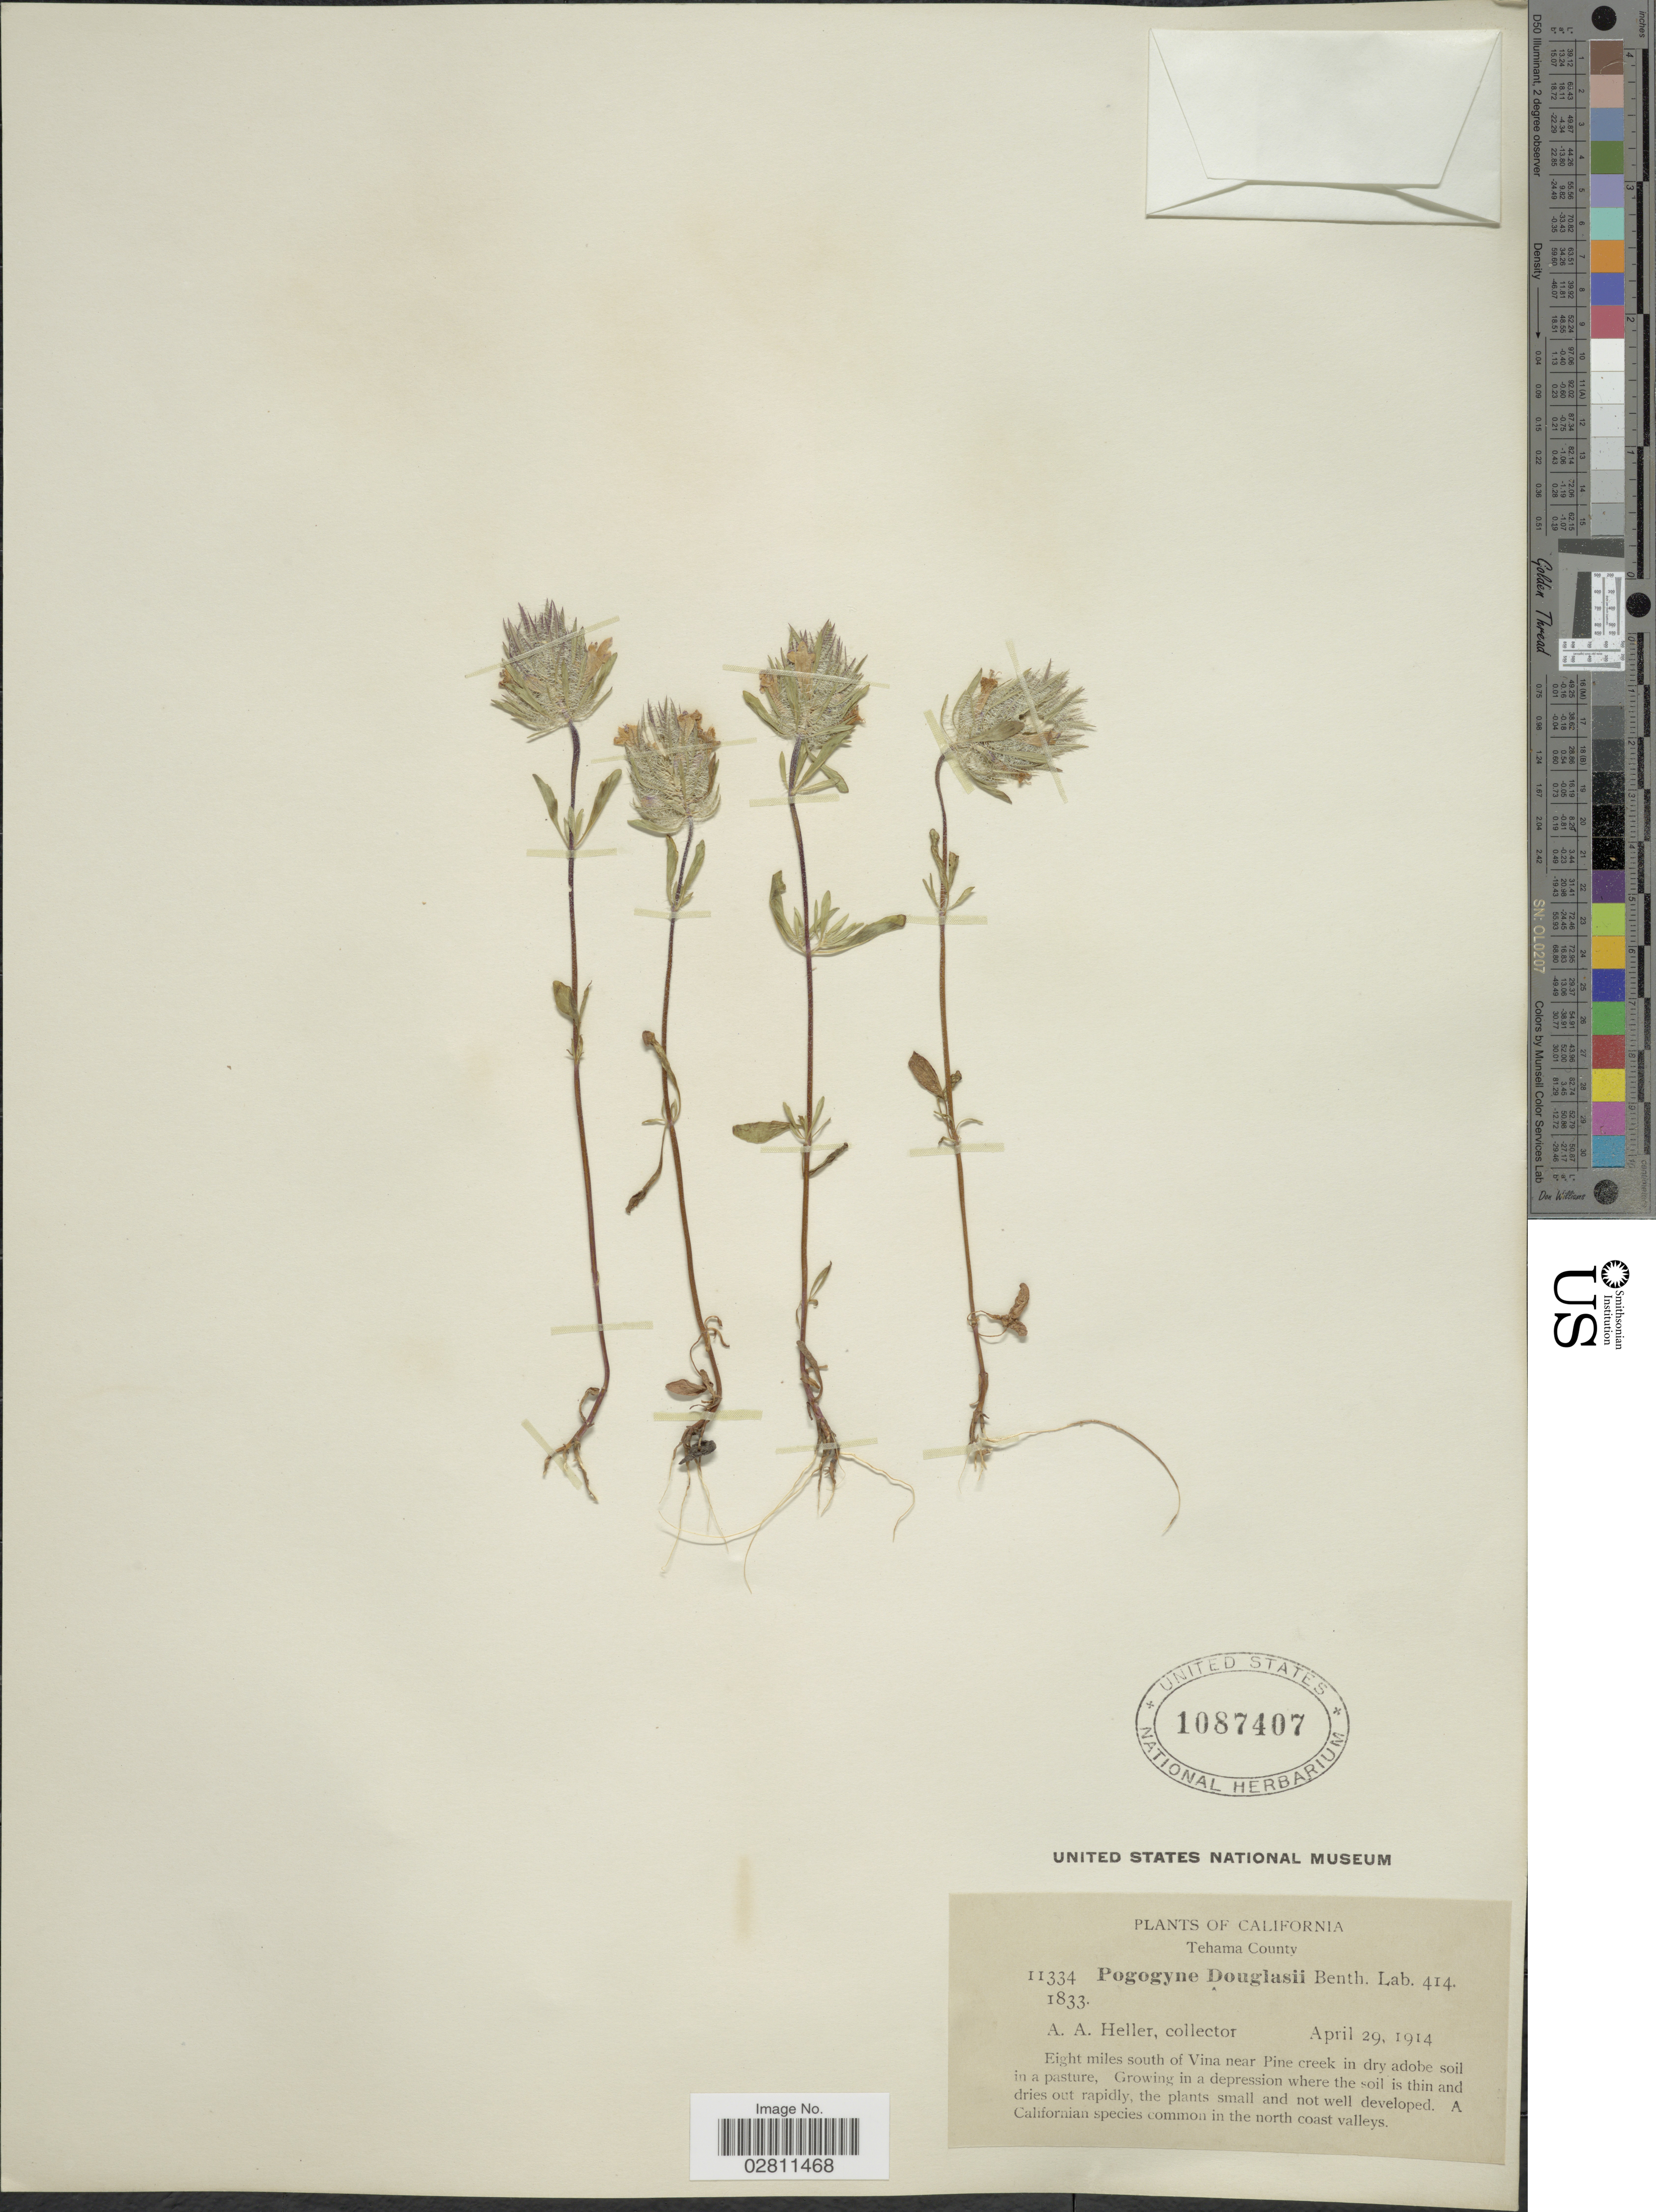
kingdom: Plantae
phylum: Tracheophyta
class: Magnoliopsida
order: Lamiales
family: Lamiaceae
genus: Pogogyne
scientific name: Pogogyne douglasii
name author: Benth.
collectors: A. A. Heller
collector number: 11334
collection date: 1914-04-29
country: United States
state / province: California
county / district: Tehama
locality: Tehama County. Eight miles south of Vina near Pine creek in dry adobe soil in a pasture.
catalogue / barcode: US 1087407